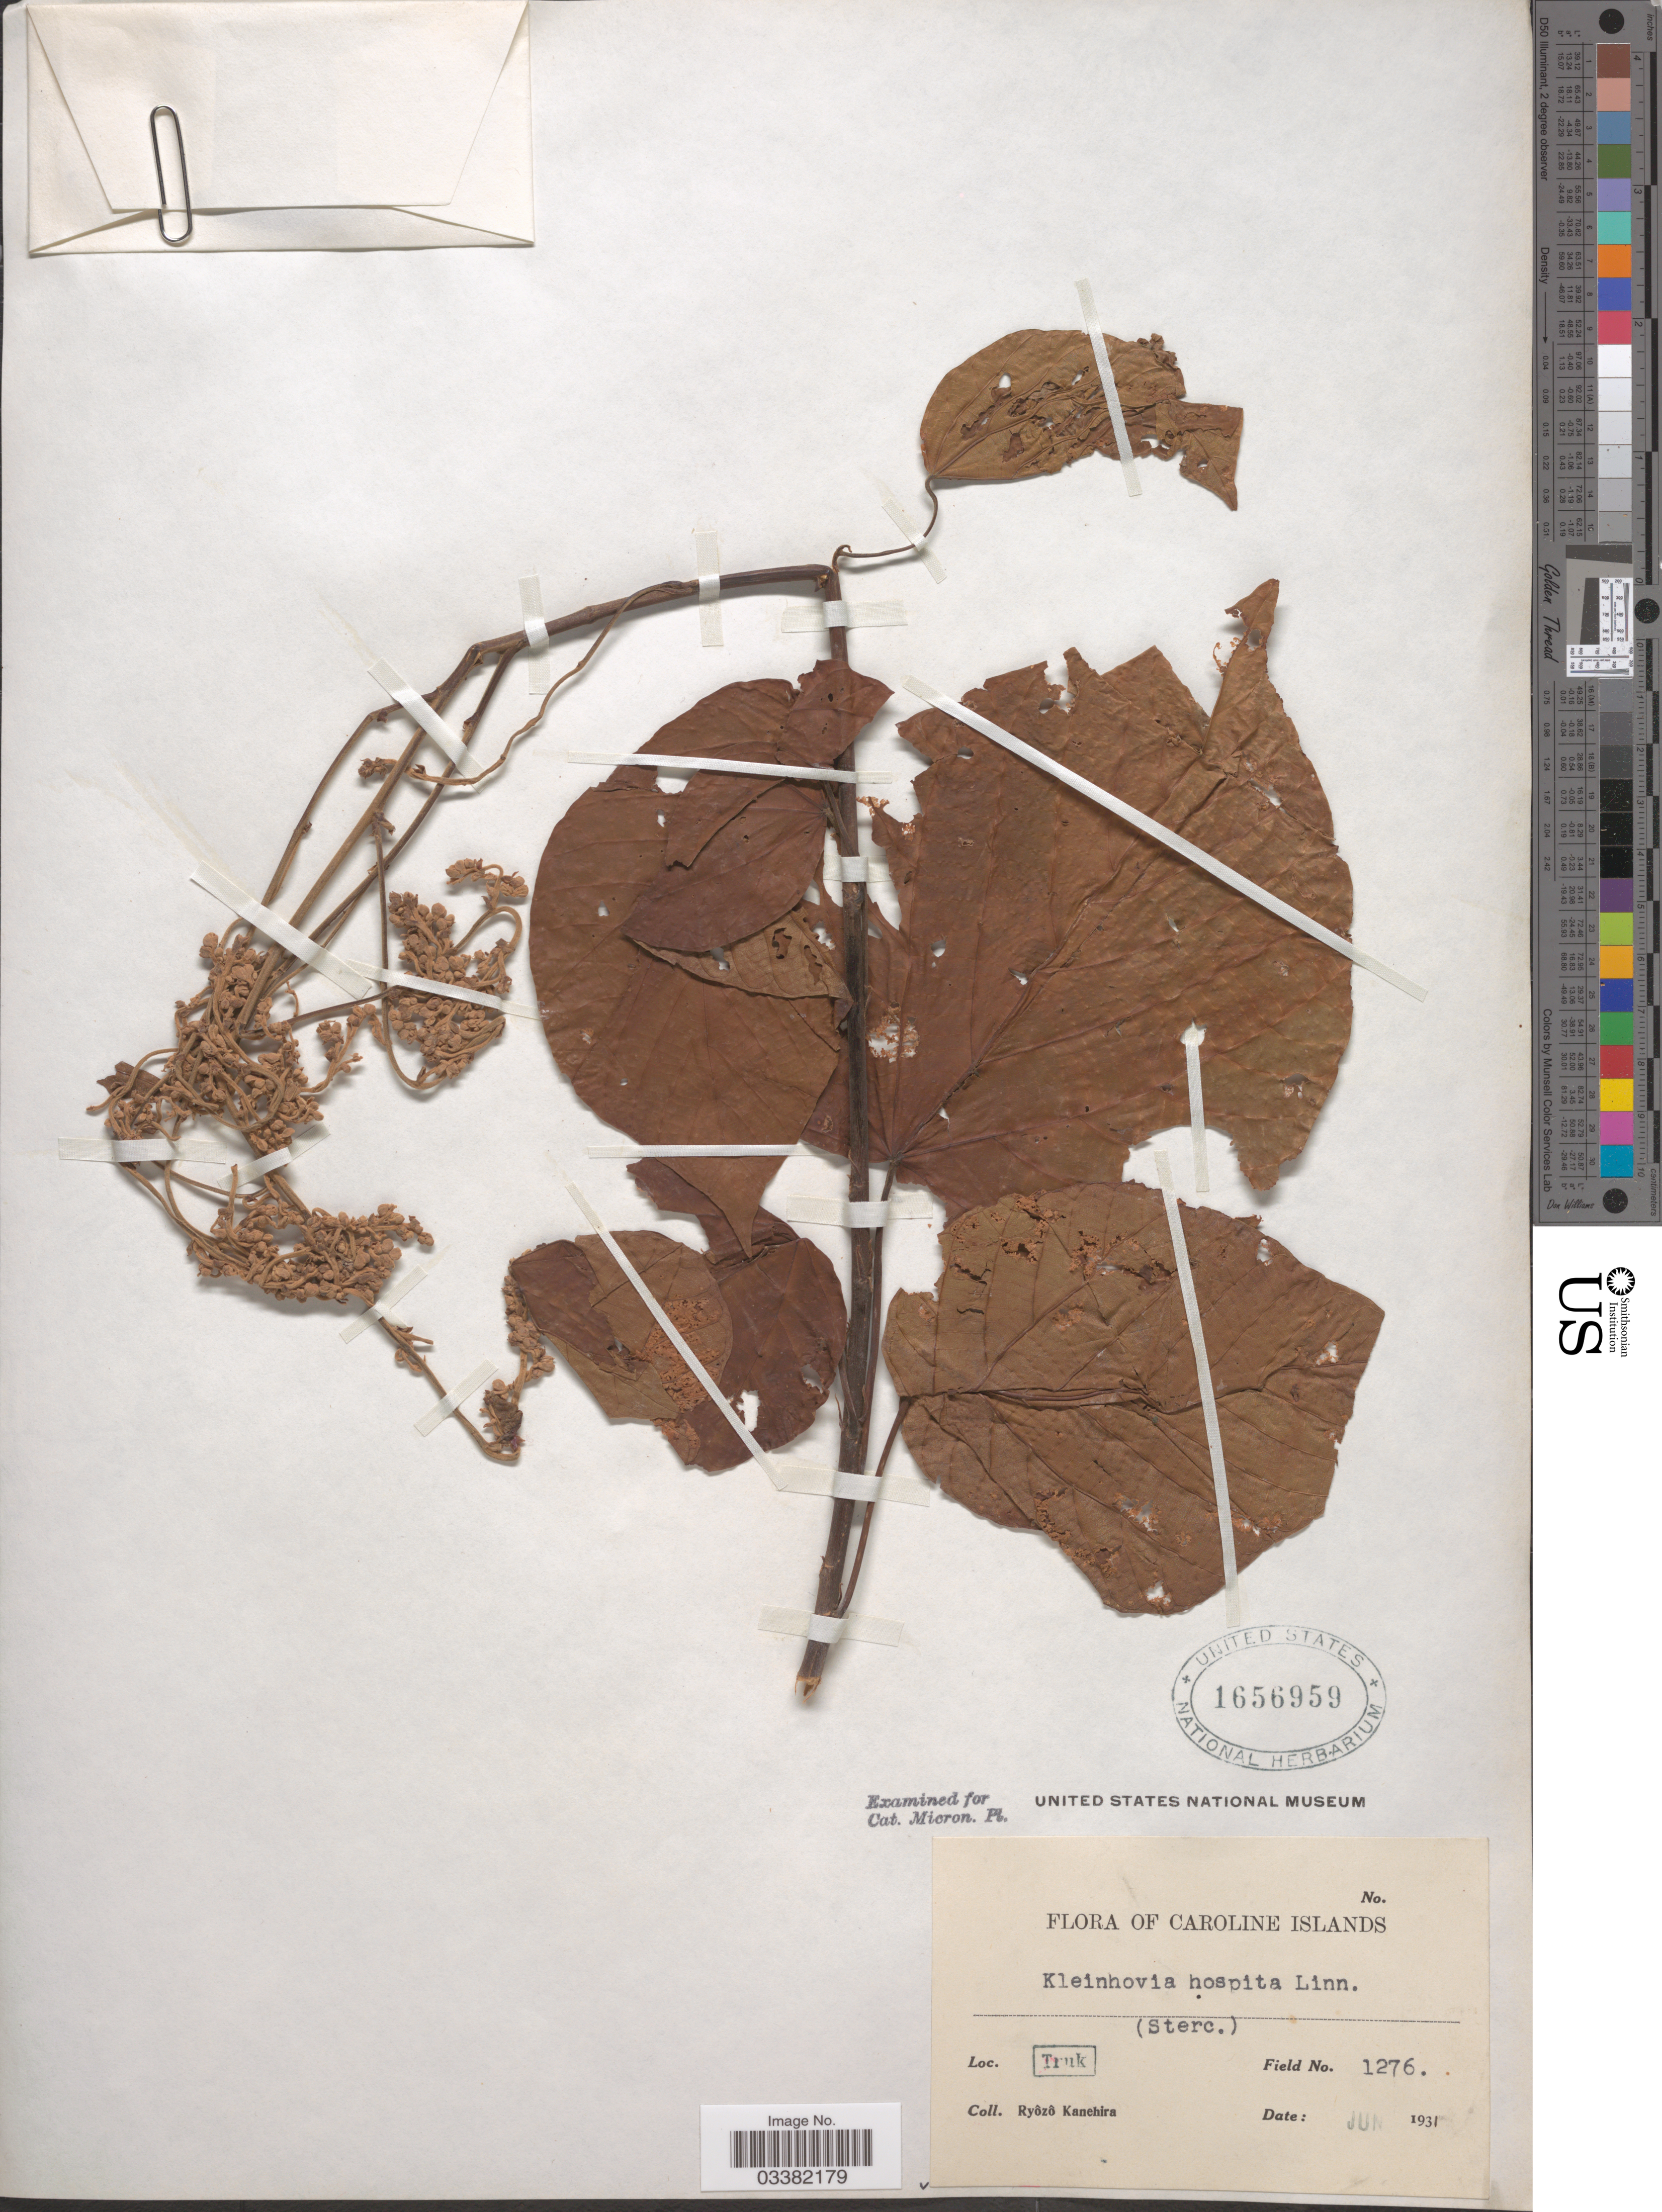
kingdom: Plantae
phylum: Tracheophyta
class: Magnoliopsida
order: Malvales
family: Malvaceae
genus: Kleinhovia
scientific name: Kleinhovia hospita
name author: L.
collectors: R. Kanehira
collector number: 1276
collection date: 1931-06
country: Micronesia, Federated States of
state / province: Truk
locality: Caroline Islands.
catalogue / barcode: US 1656959